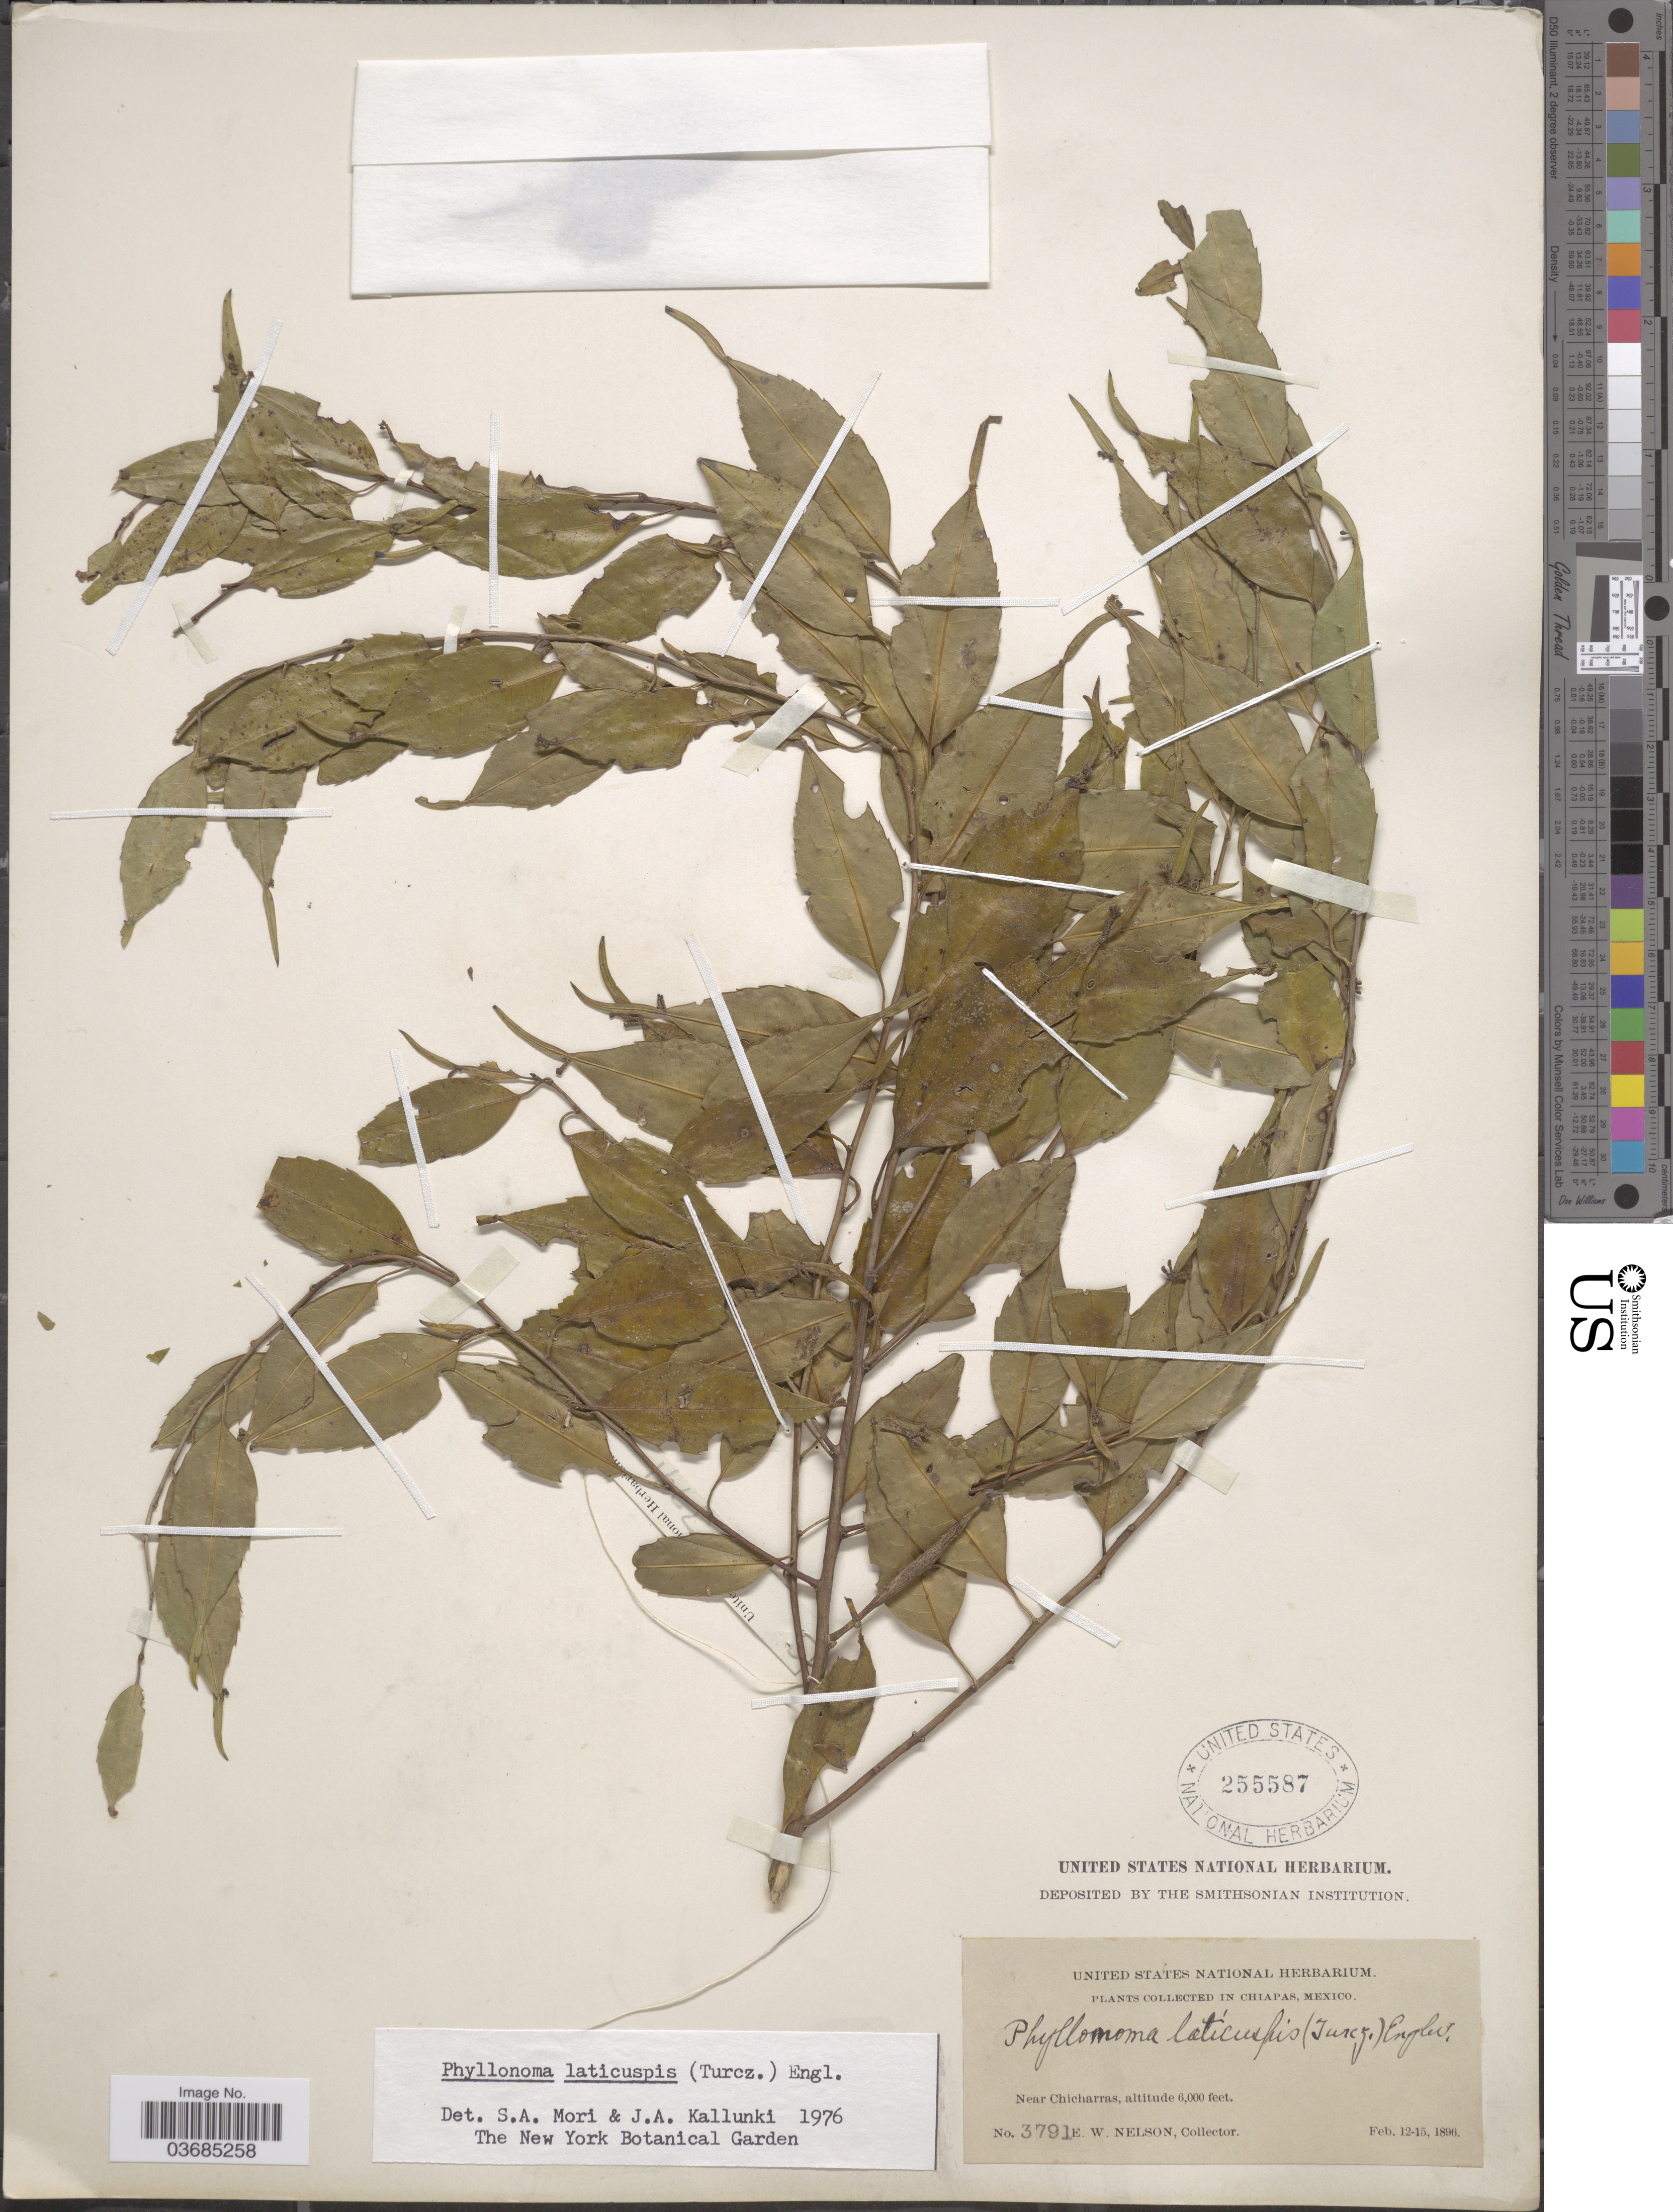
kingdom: Plantae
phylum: Tracheophyta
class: Magnoliopsida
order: Aquifoliales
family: Phyllonomaceae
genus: Phyllonoma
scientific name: Phyllonoma laticuspis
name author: (Turcz.) Engl.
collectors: E. W. Nelson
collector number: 3791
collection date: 1896-02-12/1896-02-15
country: Mexico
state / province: Chiapas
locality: Near Chicharras.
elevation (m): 1829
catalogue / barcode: US 255587